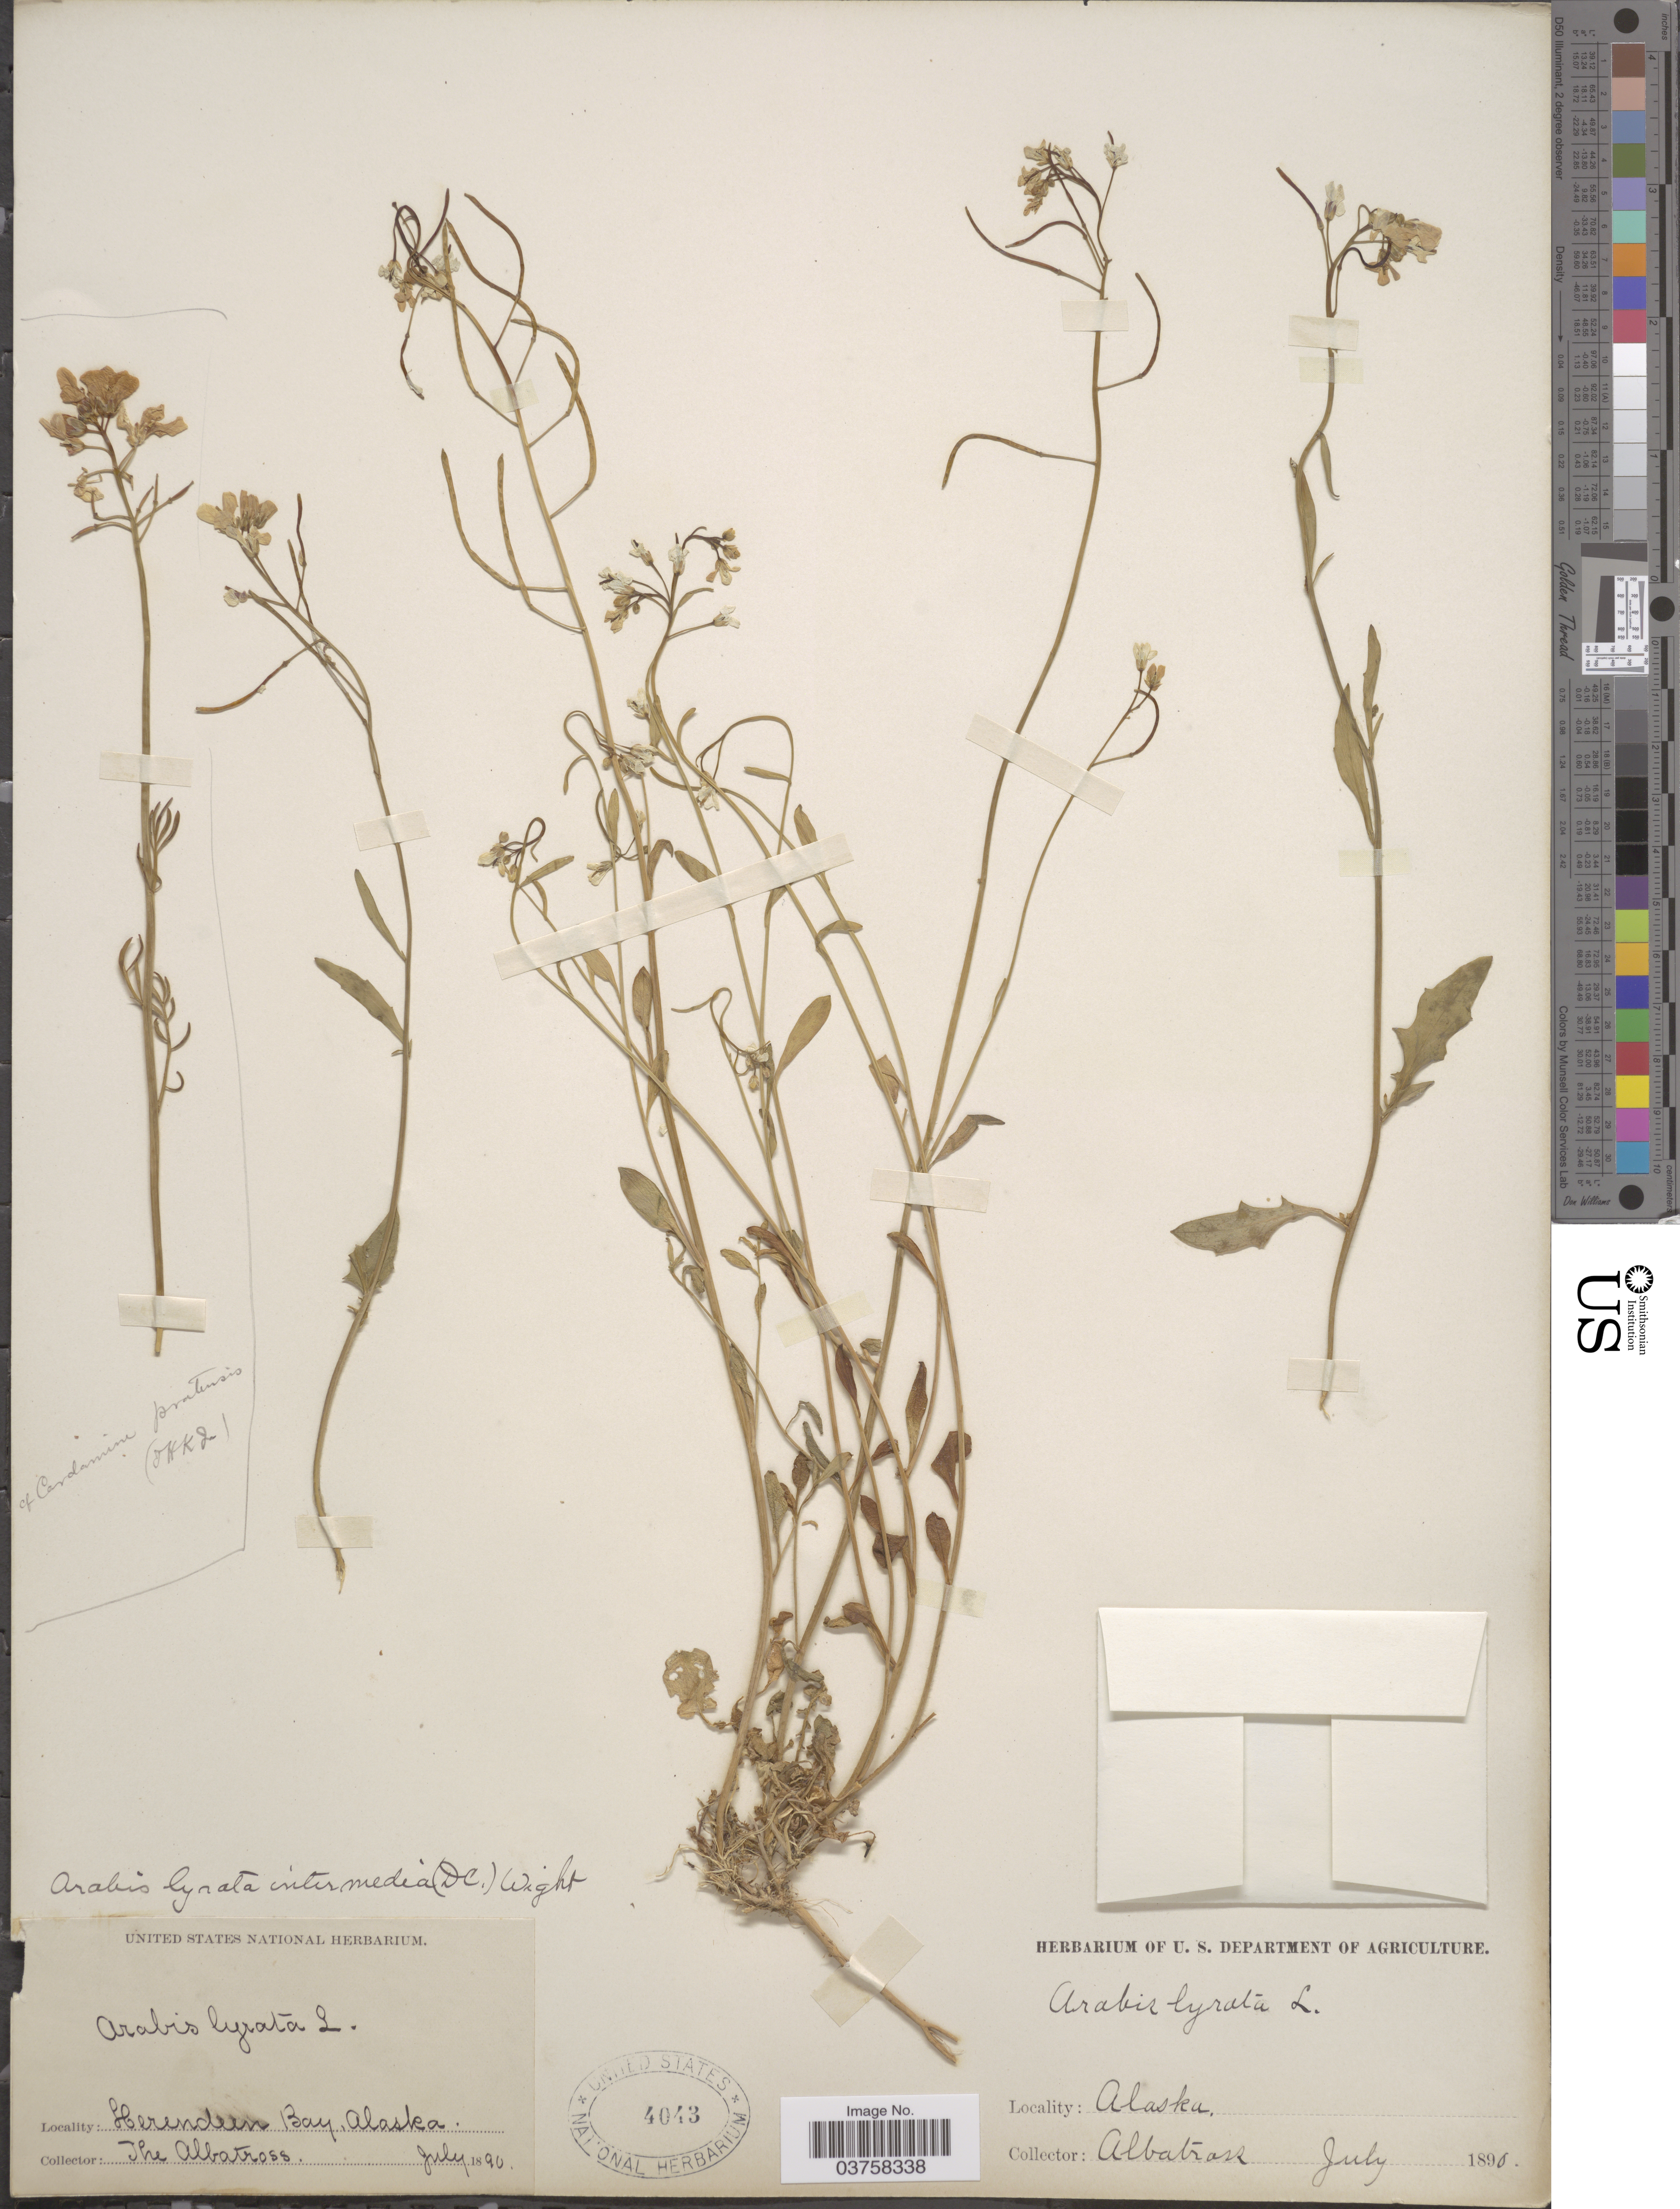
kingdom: Plantae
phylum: Tracheophyta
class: Magnoliopsida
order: Brassicales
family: Brassicaceae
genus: Arabidopsis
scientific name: Arabidopsis lyrata subsp. kamchatica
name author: (Fisch. ex DC.) O'Kane & Al-Shehbaz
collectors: "The Albatross"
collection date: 1890-07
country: United States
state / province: Alaska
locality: Herendeen Bay.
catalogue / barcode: US 4043